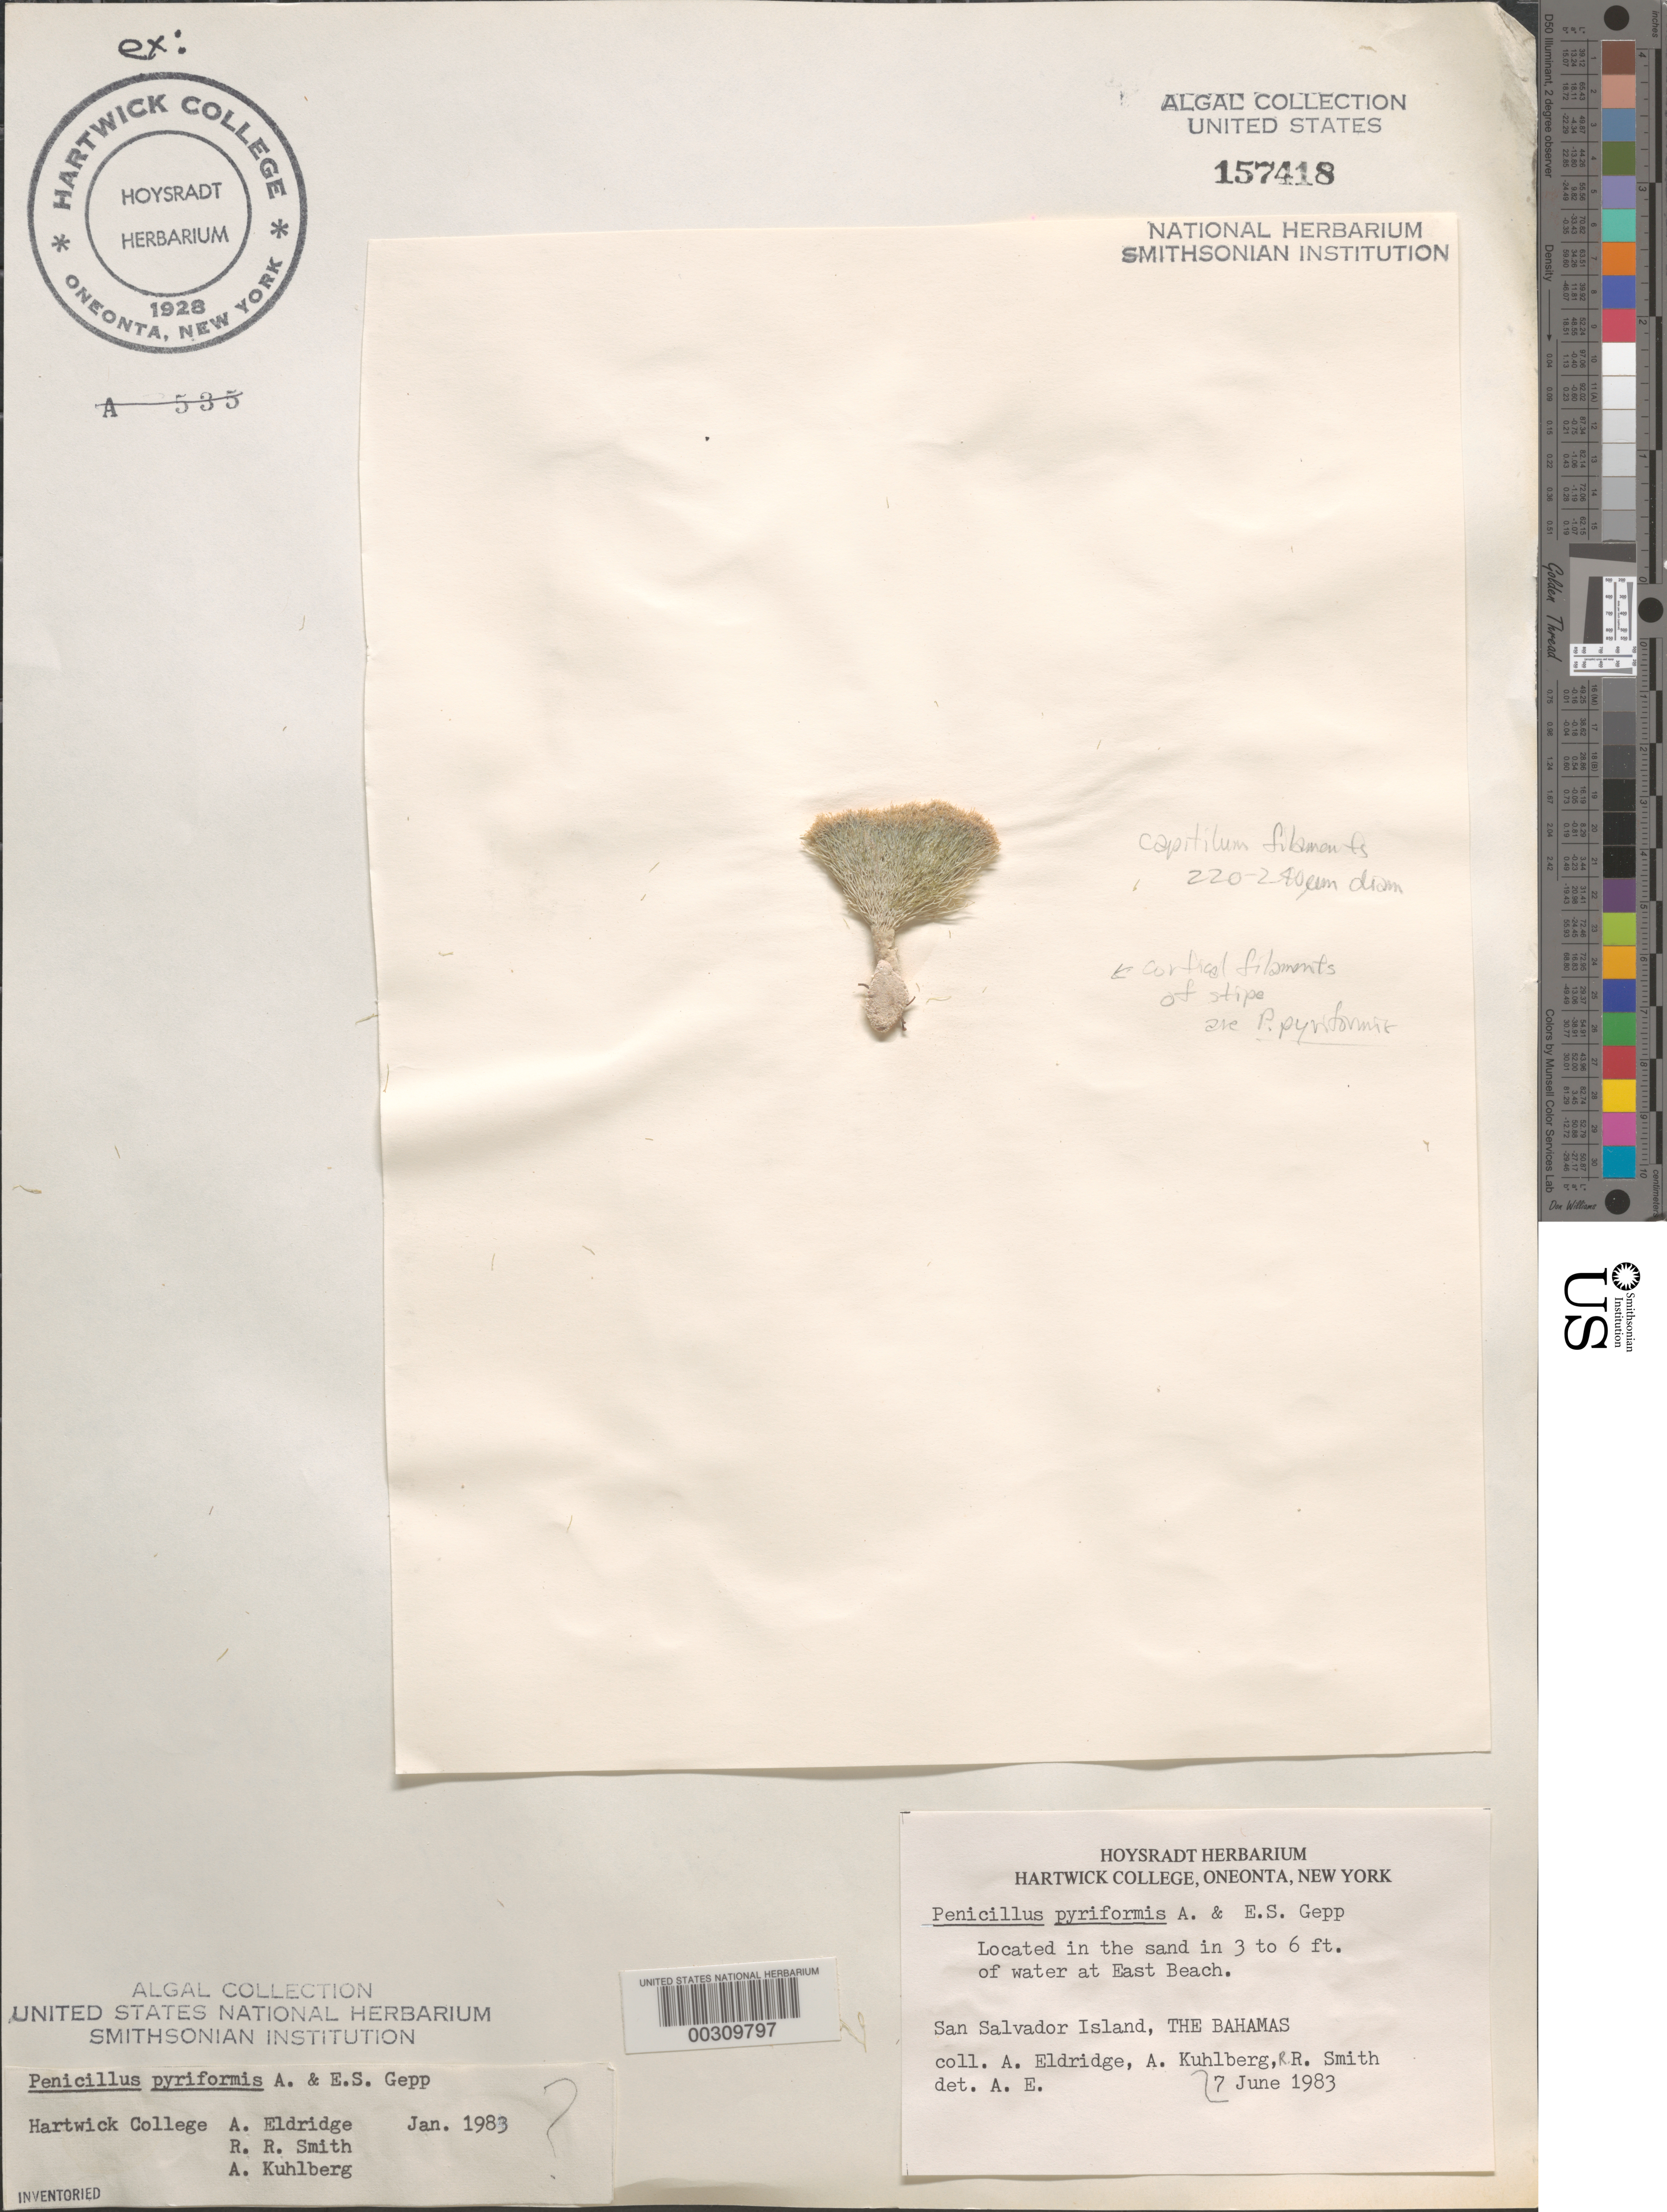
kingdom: Plantae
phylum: Chlorophyta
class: Ulvophyceae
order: Bryopsidales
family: Udoteaceae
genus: Penicillus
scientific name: Penicillus pyriformis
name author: A. Gepp & E. Gepp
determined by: Eldridge, A.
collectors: A. Eldridge, A. Kuhlberg & R. R. Smith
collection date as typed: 07 Jun 1983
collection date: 1983-06-07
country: Bahamas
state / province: San Salvador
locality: East beach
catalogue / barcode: US 157418